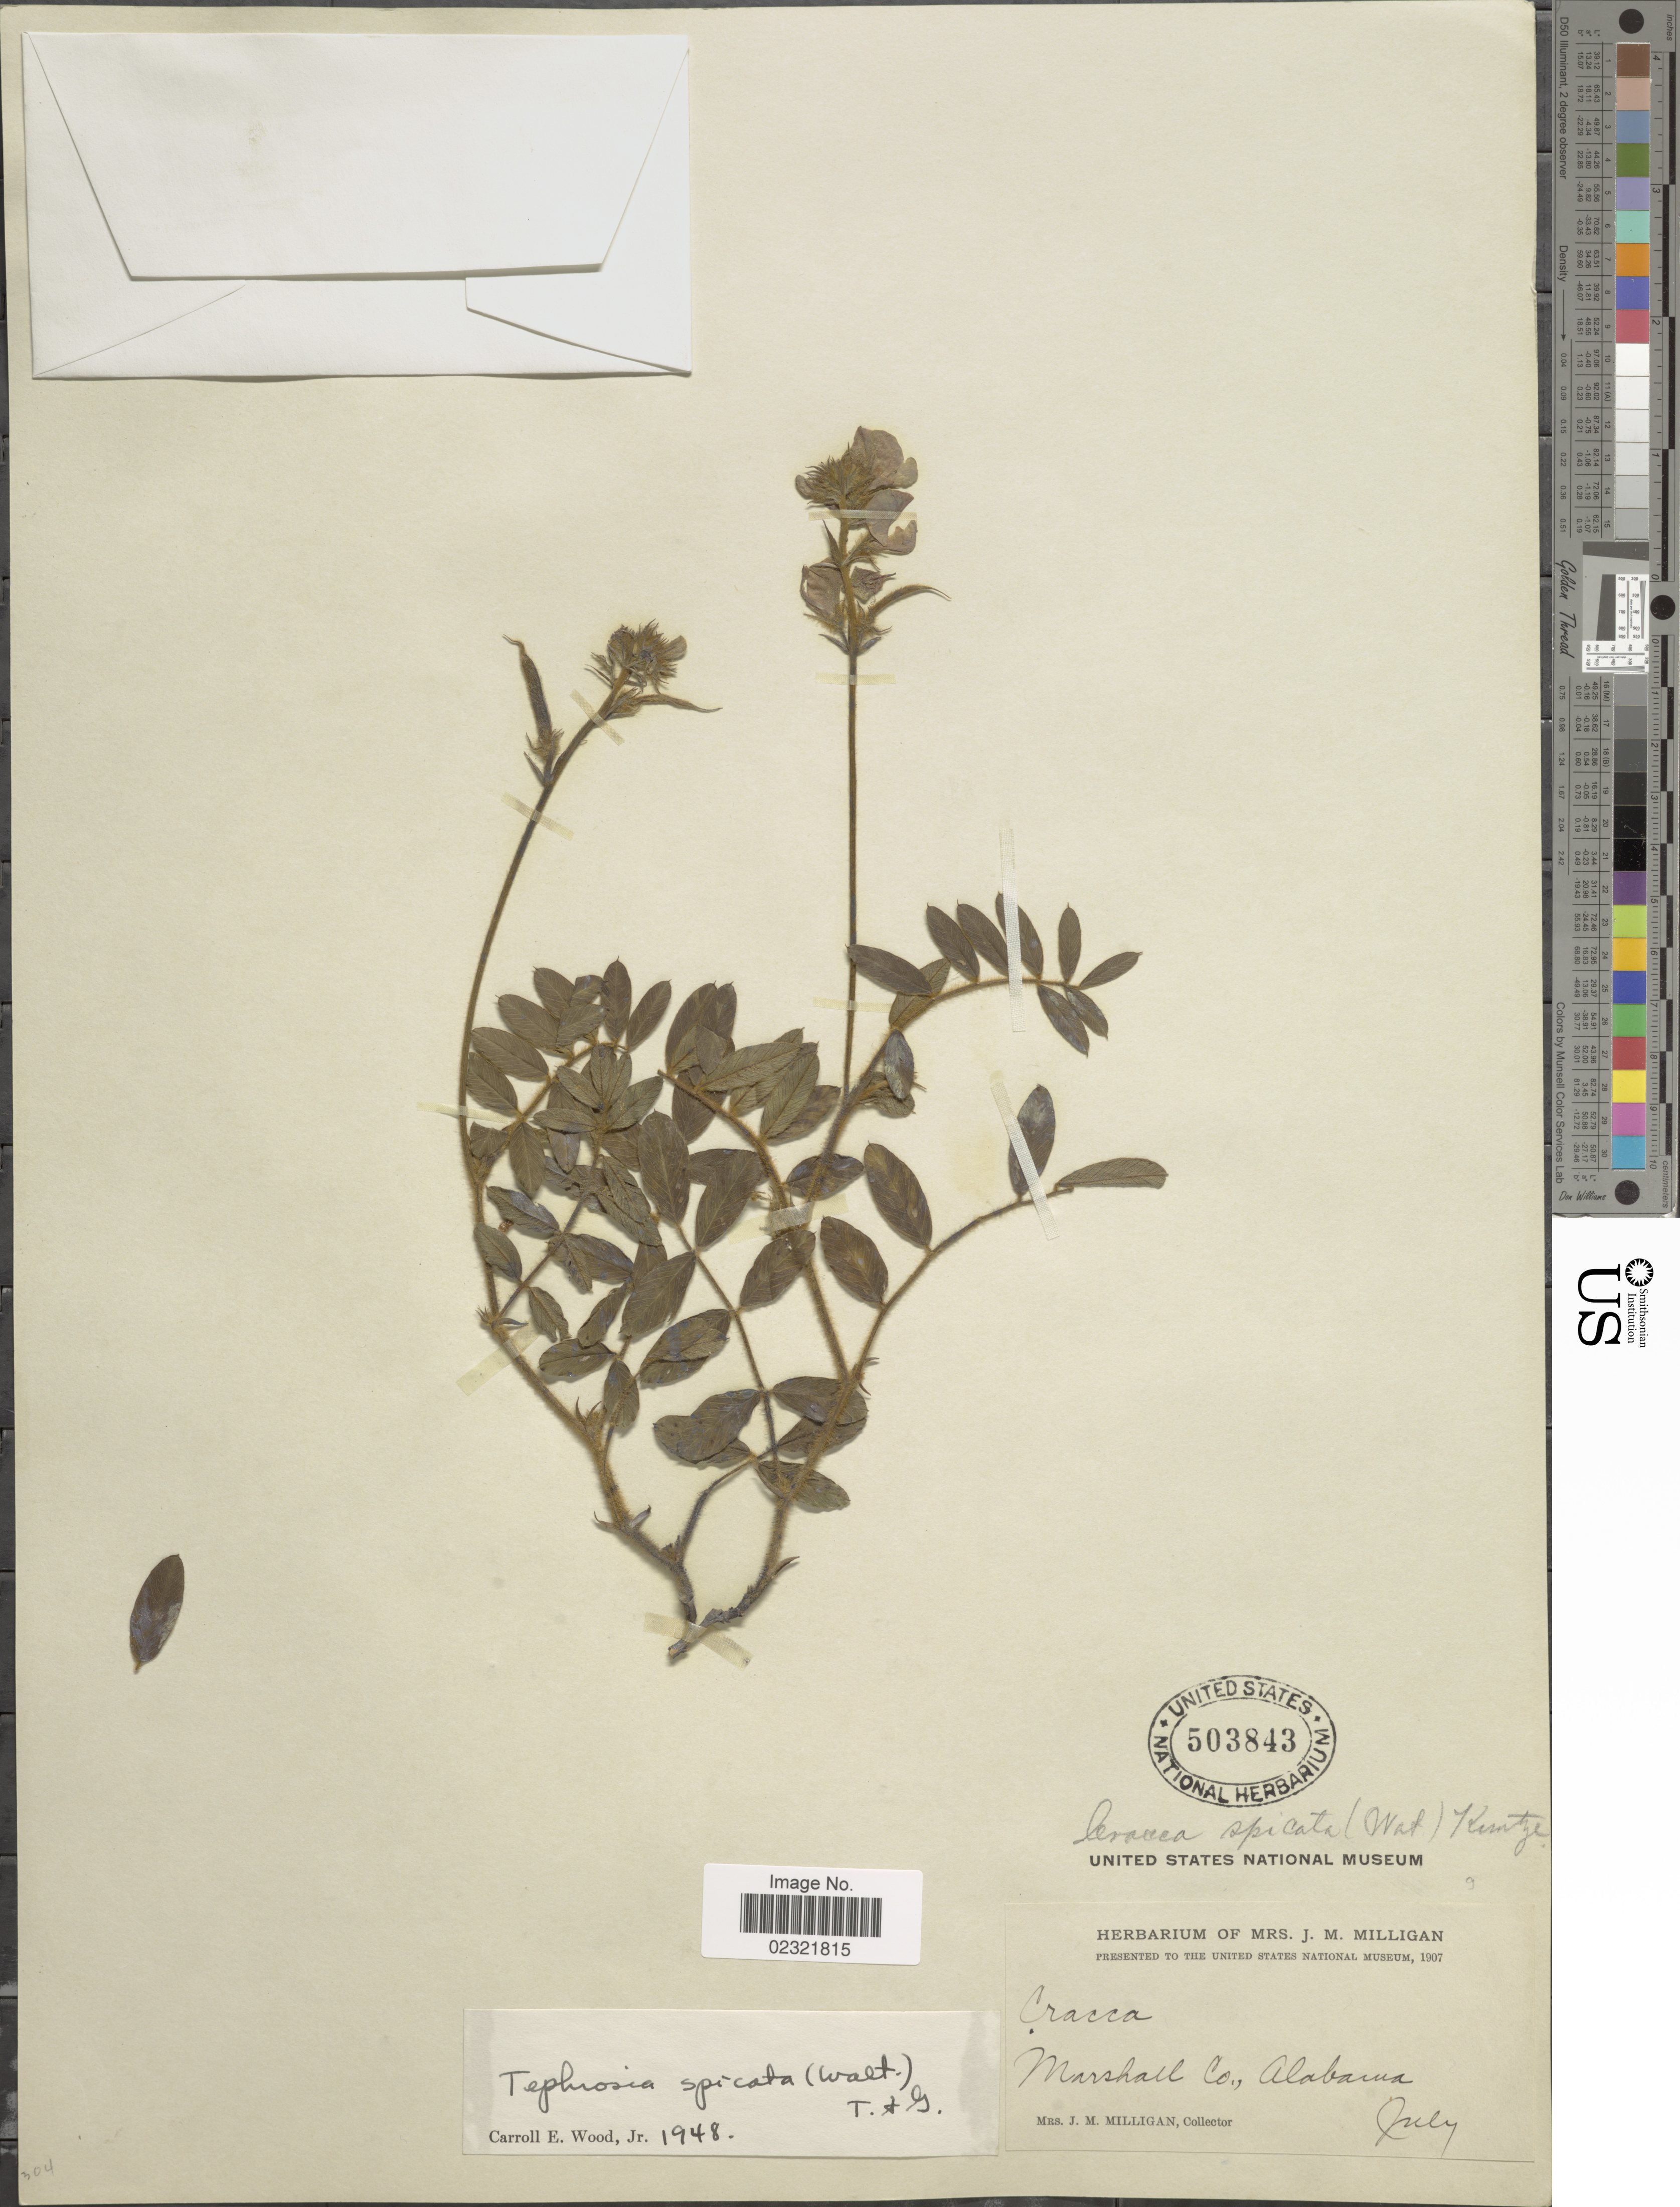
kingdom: Plantae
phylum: Tracheophyta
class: Magnoliopsida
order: Fabales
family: Fabaceae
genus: Tephrosia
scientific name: Tephrosia spicata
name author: (Walter) Torr. & A. Gray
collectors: J. Milligan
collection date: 1907-07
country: United States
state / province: Alabama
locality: Marshall Co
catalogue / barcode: US 503843